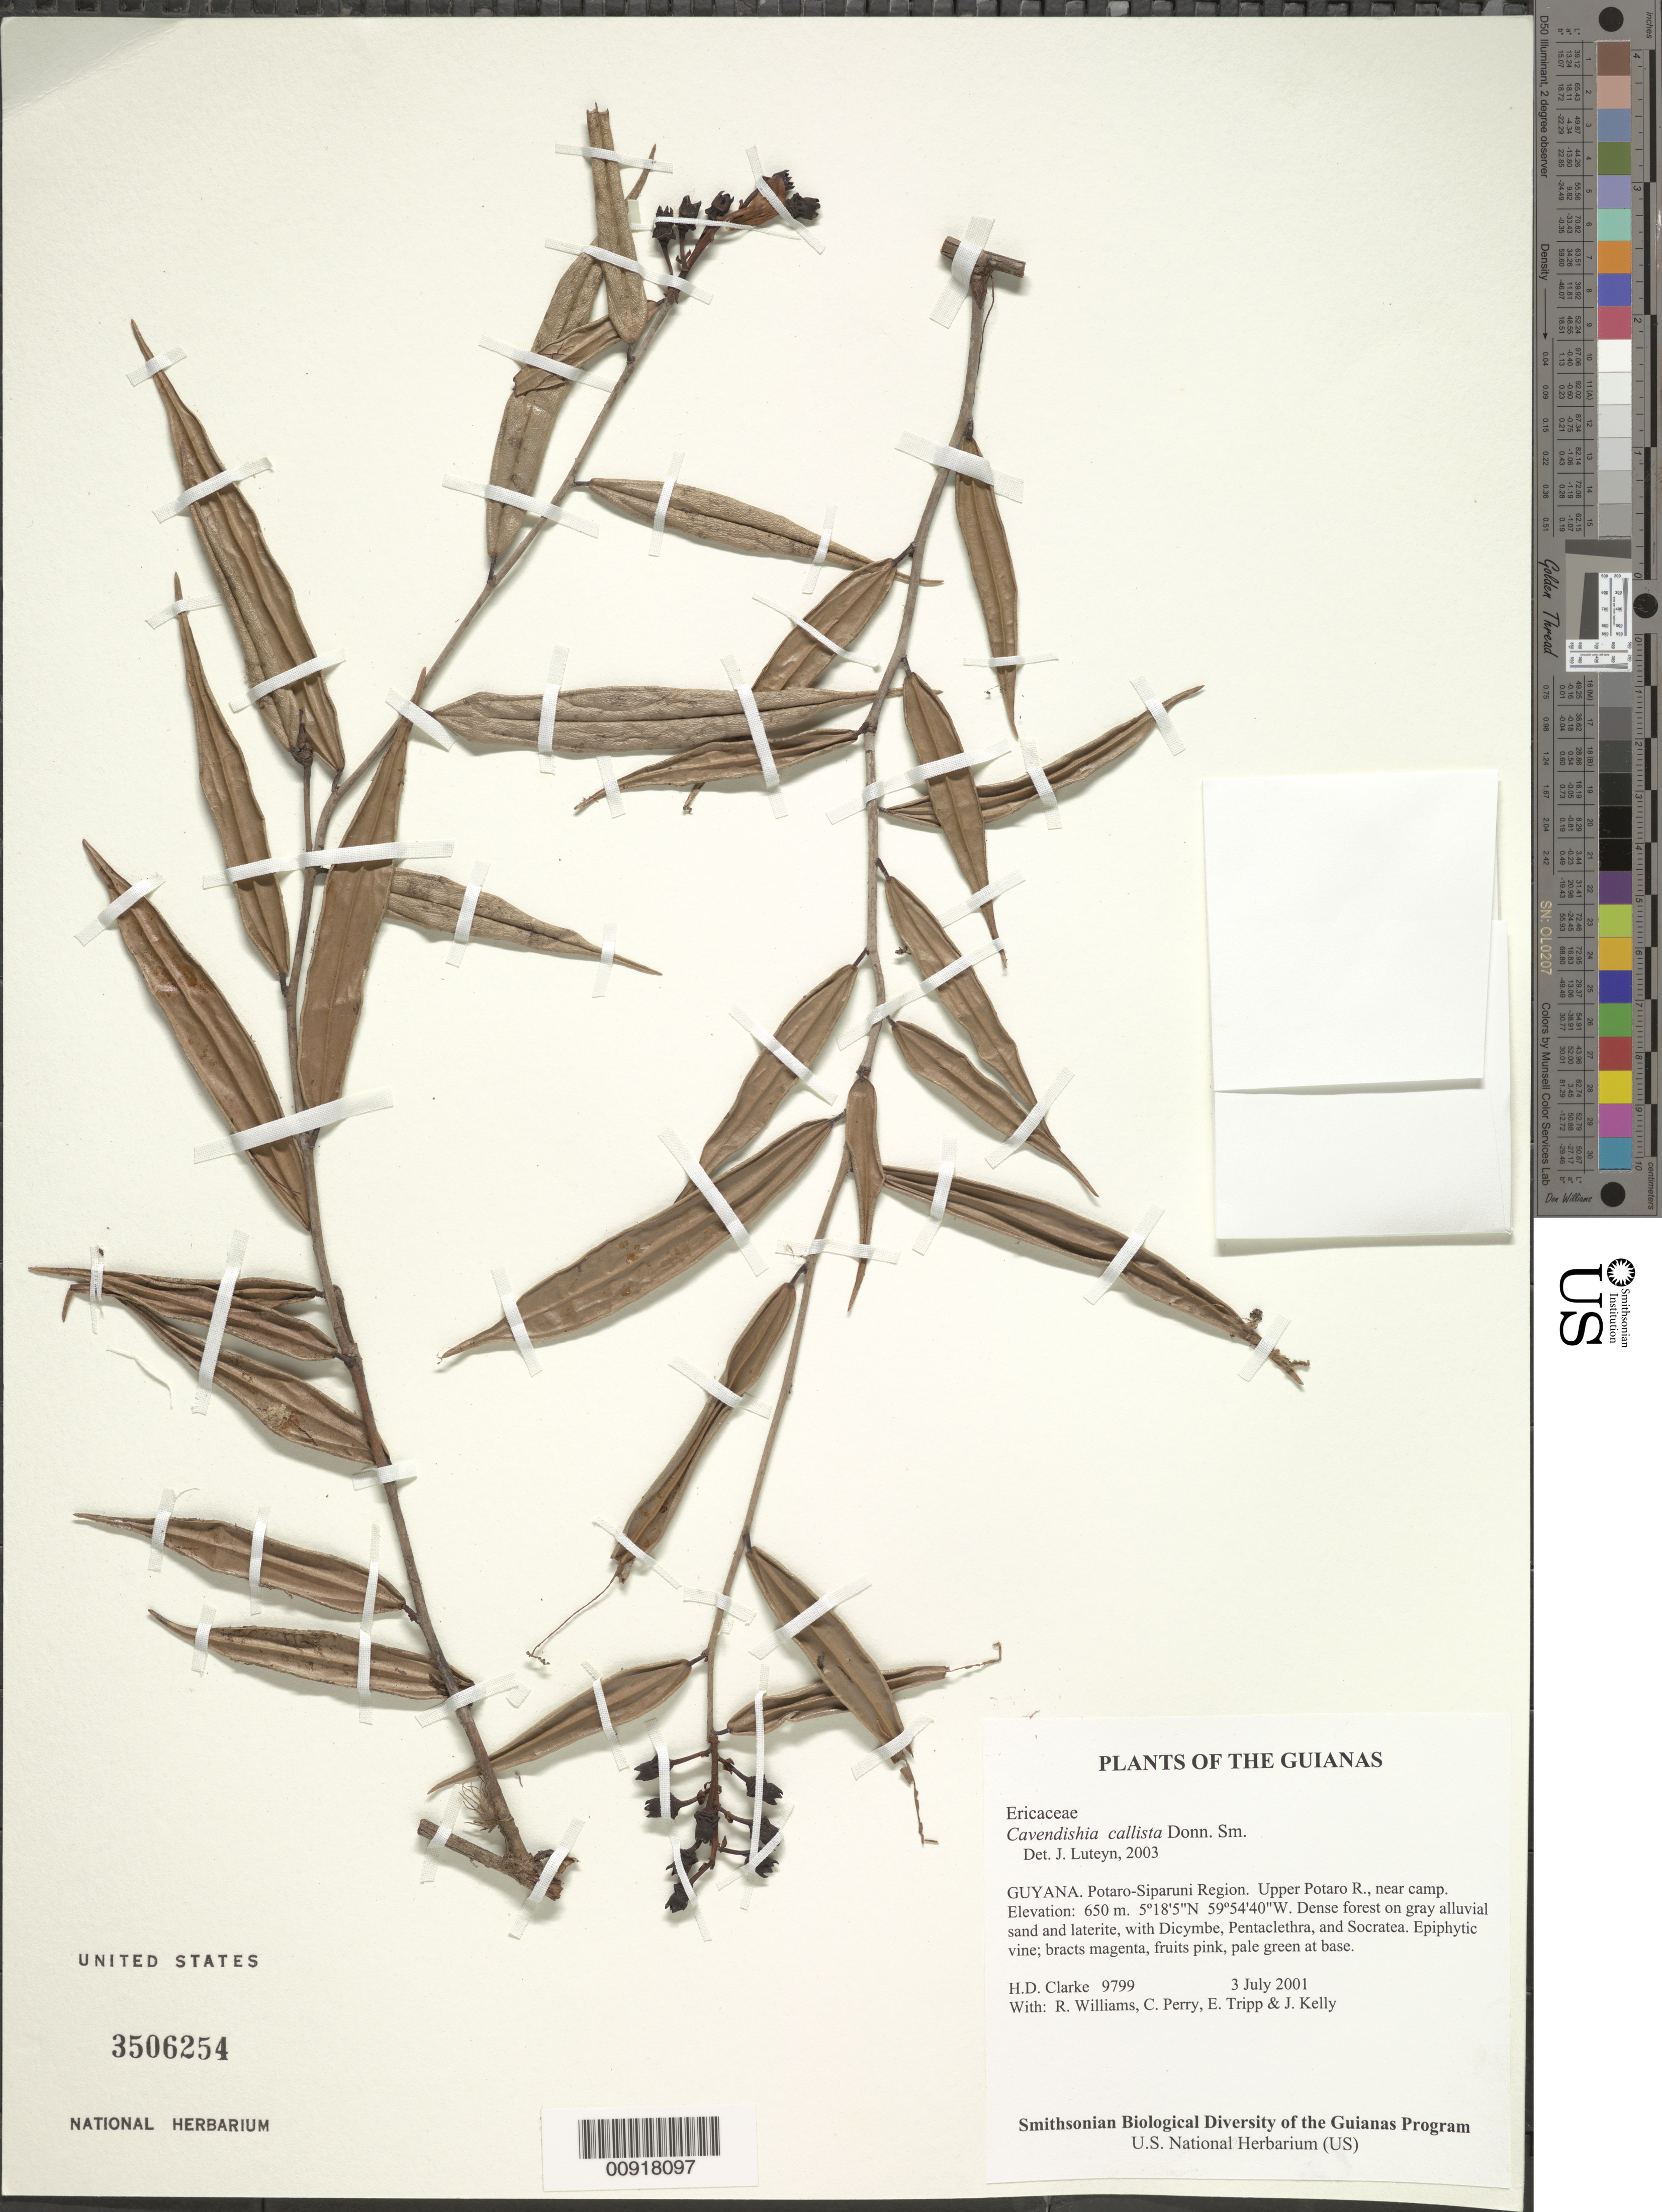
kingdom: Plantae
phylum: Tracheophyta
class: Magnoliopsida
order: Ericales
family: Ericaceae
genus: Cavendishia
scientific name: Cavendishia callista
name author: Donn. Sm.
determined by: Luteyn, J. L.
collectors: H. D. Clarke, R. Williams, C. Perry, E. Tripp & J. Kelly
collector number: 9799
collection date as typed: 3 July 2001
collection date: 2001-07-03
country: Guyana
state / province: Potaro-Siparuni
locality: Upper Potaro R., near camp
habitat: Dense forest on gray alluvial sand and laterite, with Dicymbe, Pentaclethra, and Socratea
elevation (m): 650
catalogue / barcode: US 3506254